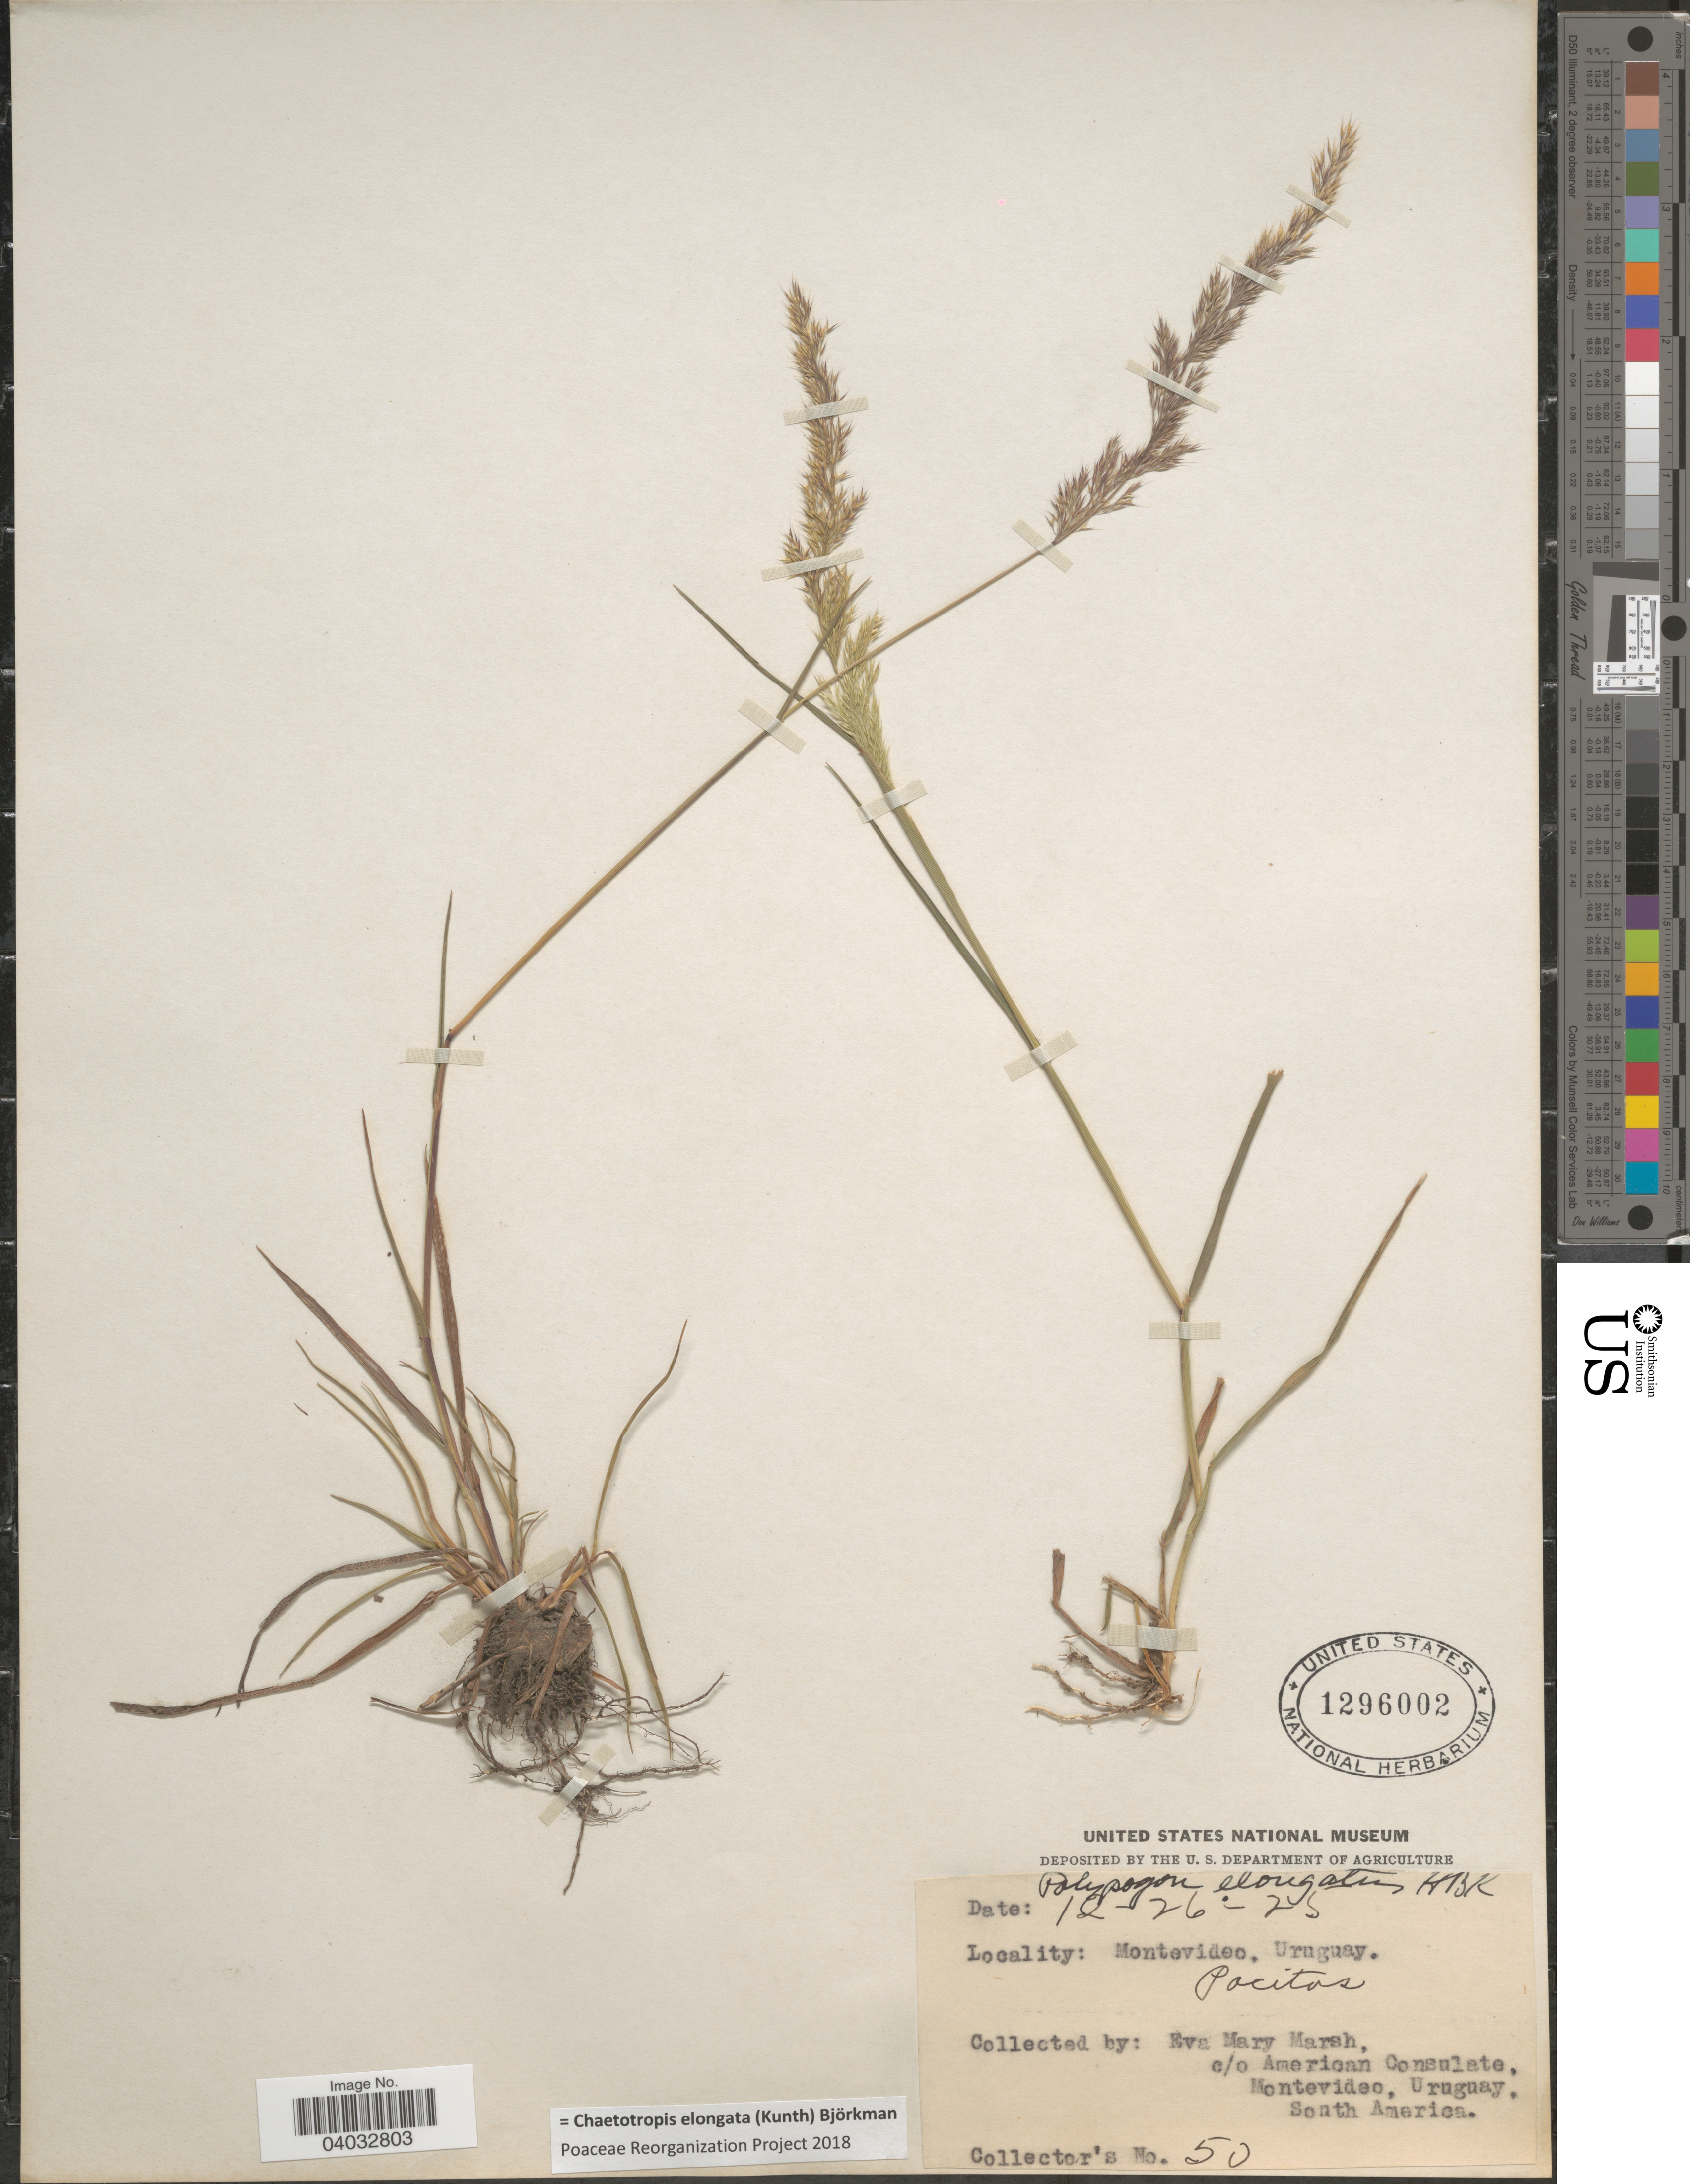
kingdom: Plantae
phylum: Tracheophyta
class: Liliopsida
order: Poales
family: Poaceae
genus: Chaetotropis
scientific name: Chaetotropis elongata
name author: (Kunth) Björkman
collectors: E. Marsh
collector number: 50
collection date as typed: Transcribed d/m/y: 26/12/25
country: Uruguay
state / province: Montevideo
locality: Pocitos.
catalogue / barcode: US 1296002